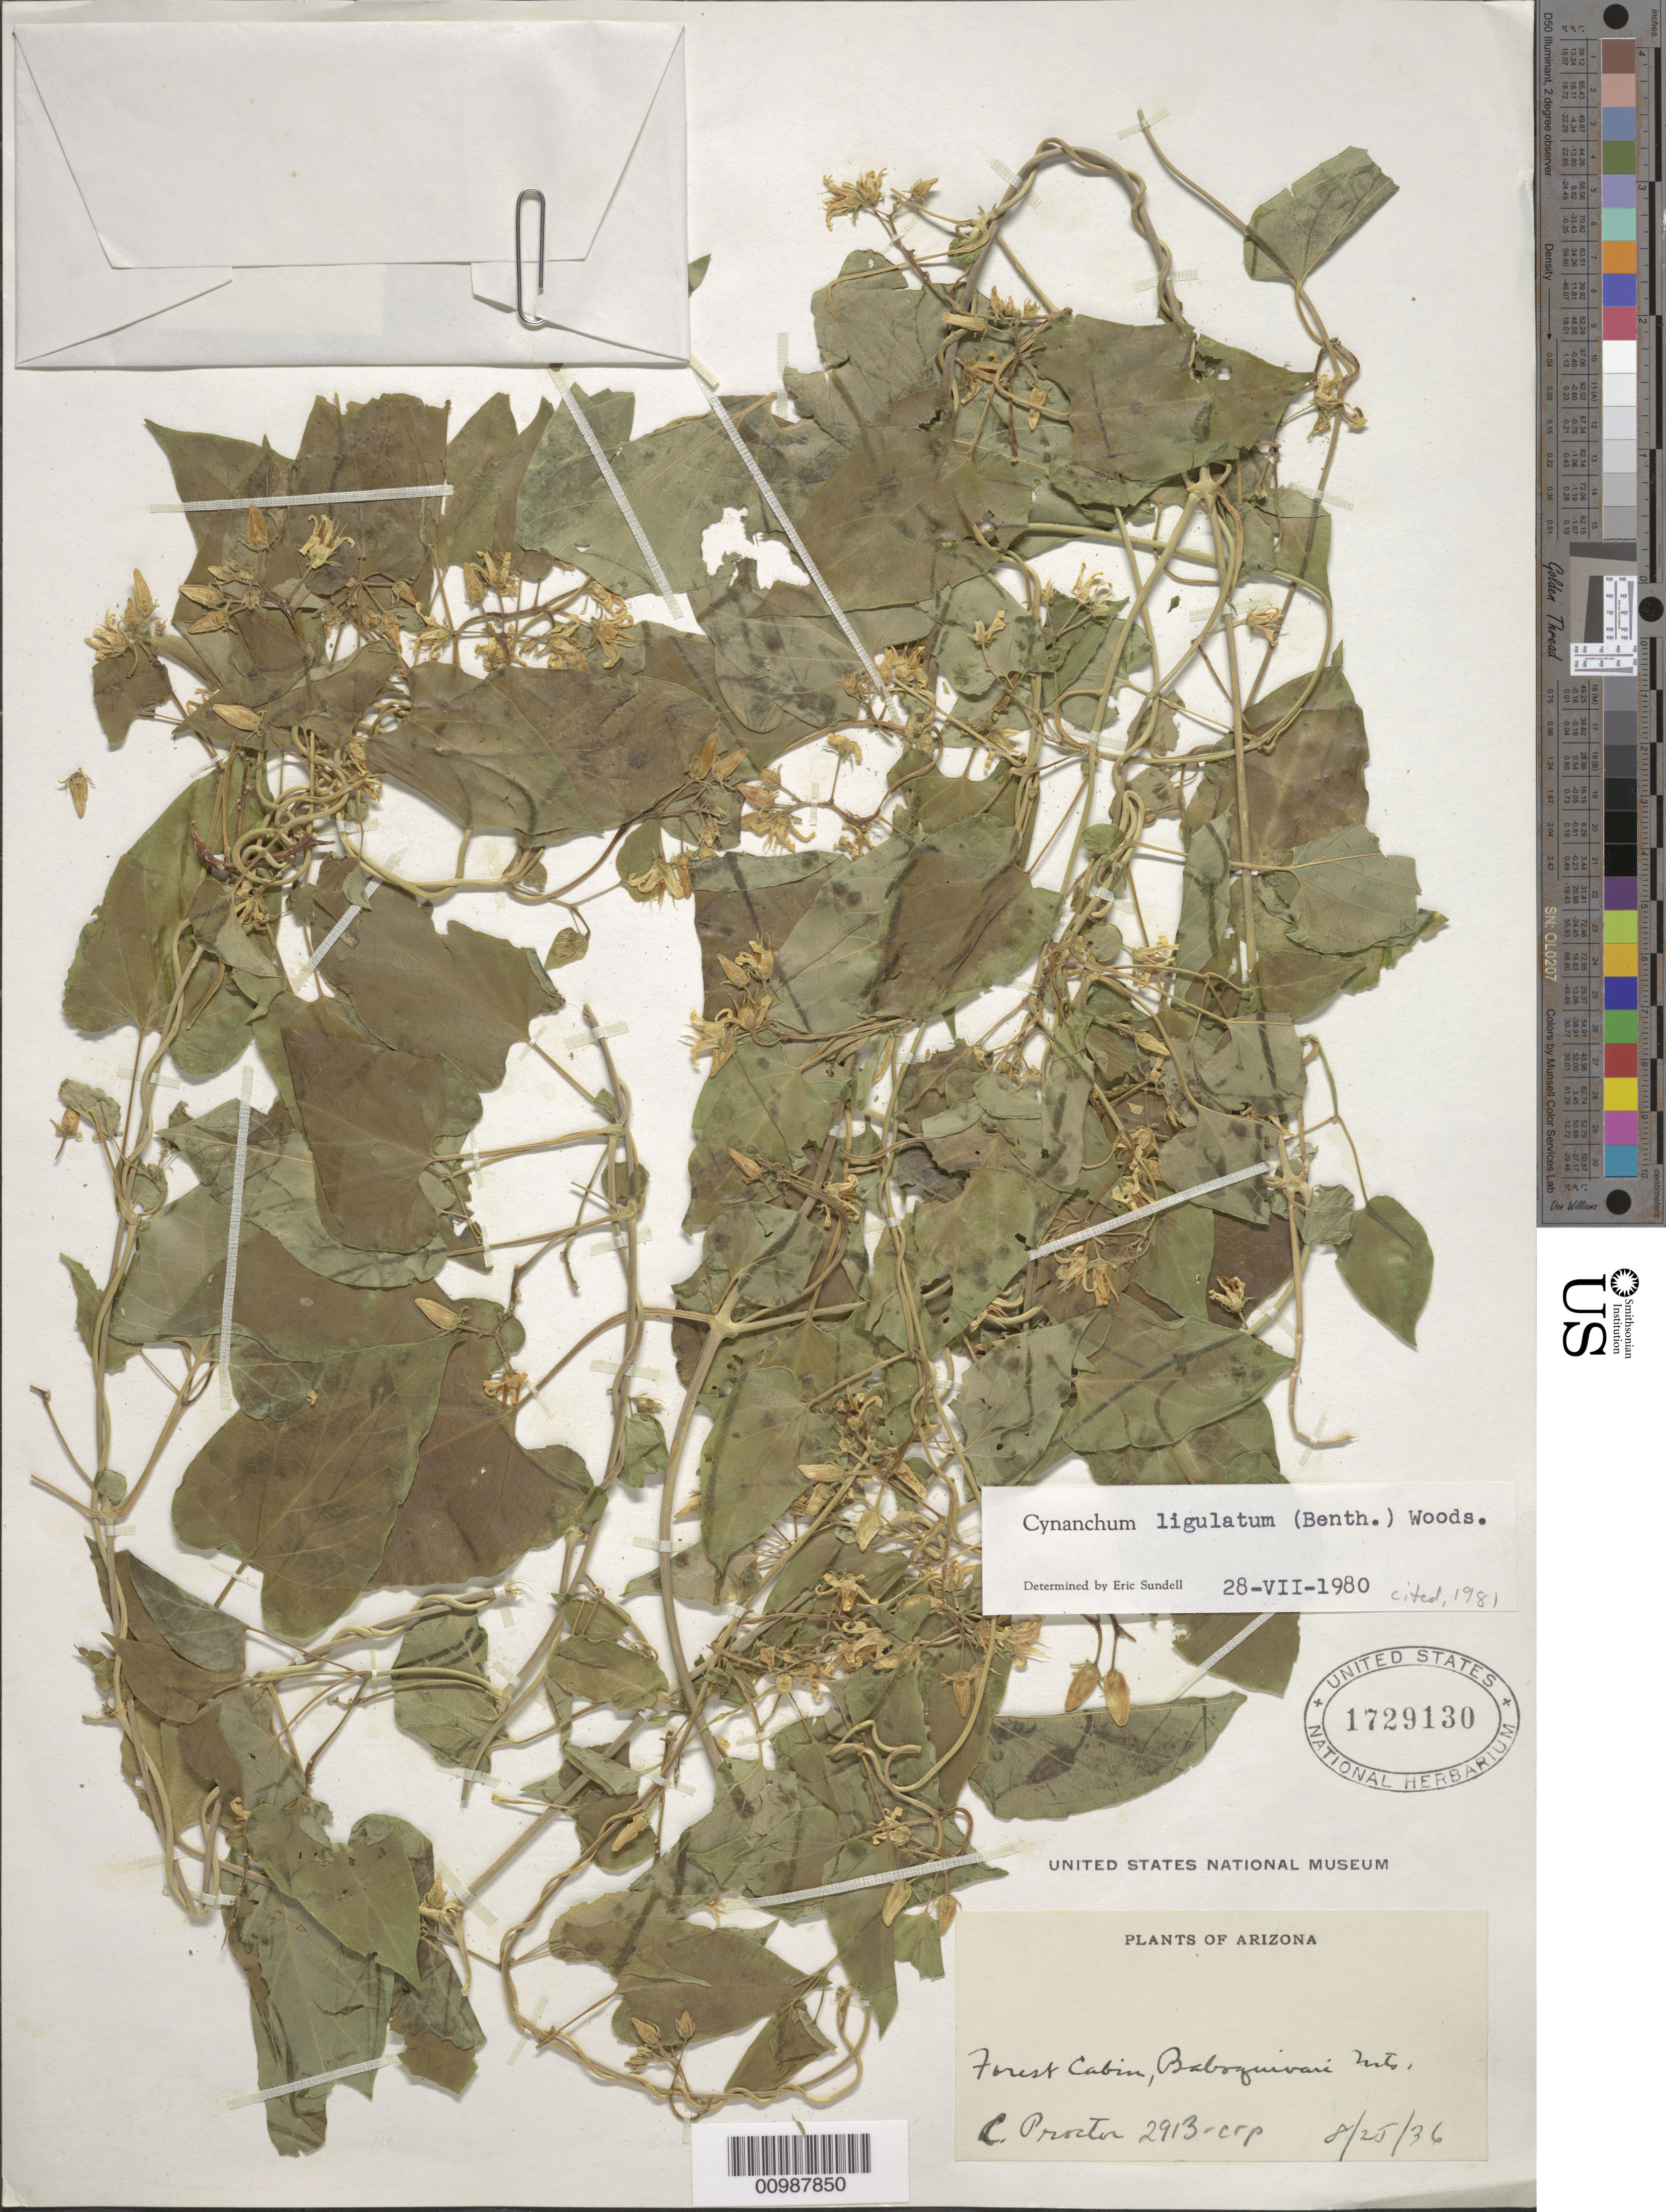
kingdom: Plantae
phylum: Tracheophyta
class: Magnoliopsida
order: Gentianales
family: Apocynaceae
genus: Cynanchum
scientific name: Cynanchum ligulatum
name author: (Benth.) Woodson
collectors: C. Prorton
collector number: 2913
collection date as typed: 25 Aug 1936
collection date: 1936-08-25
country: United States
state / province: Arizona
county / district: Pima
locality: Forest Cabin, Baboquivari Mountains.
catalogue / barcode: US 1729130